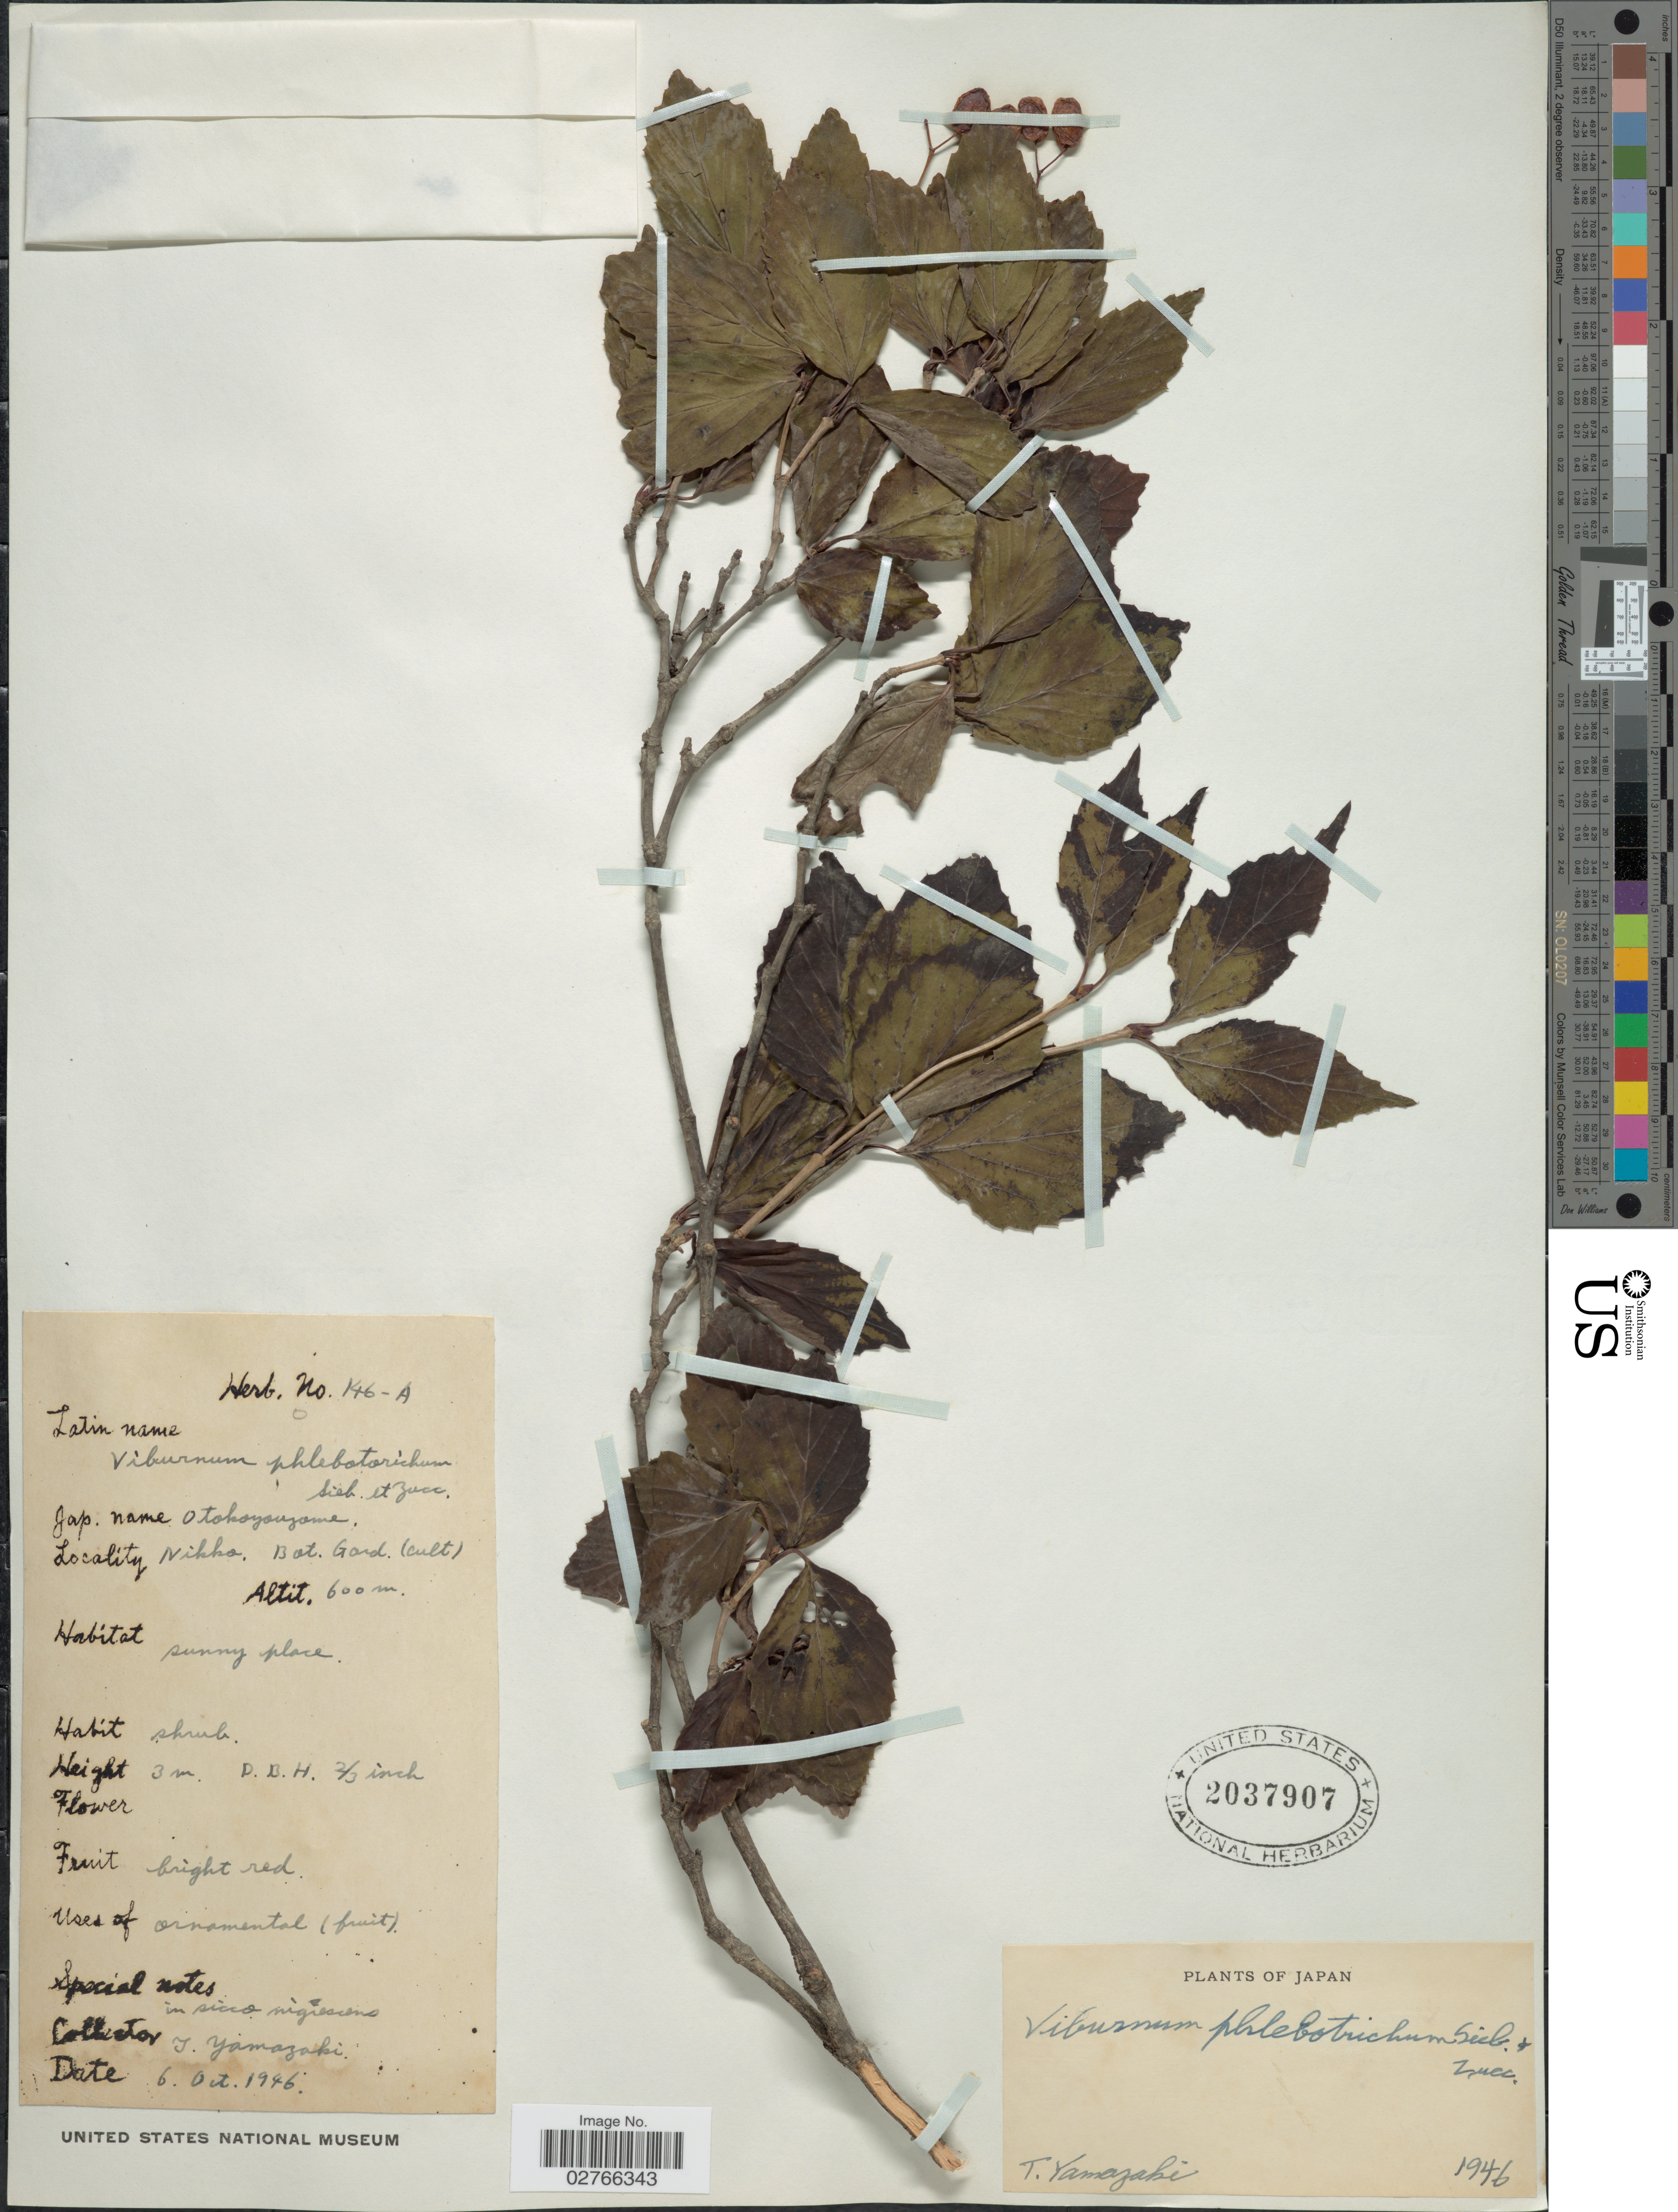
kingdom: Plantae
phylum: Tracheophyta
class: Magnoliopsida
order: Dipsacales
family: Viburnaceae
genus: Viburnum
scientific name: Viburnum phlebotrichum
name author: Siebold & Zucc.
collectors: T. Yamazaki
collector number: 146-A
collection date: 1946-10-06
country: Japan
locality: Nikko. Bot. Gard.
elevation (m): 600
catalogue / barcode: US 2037907